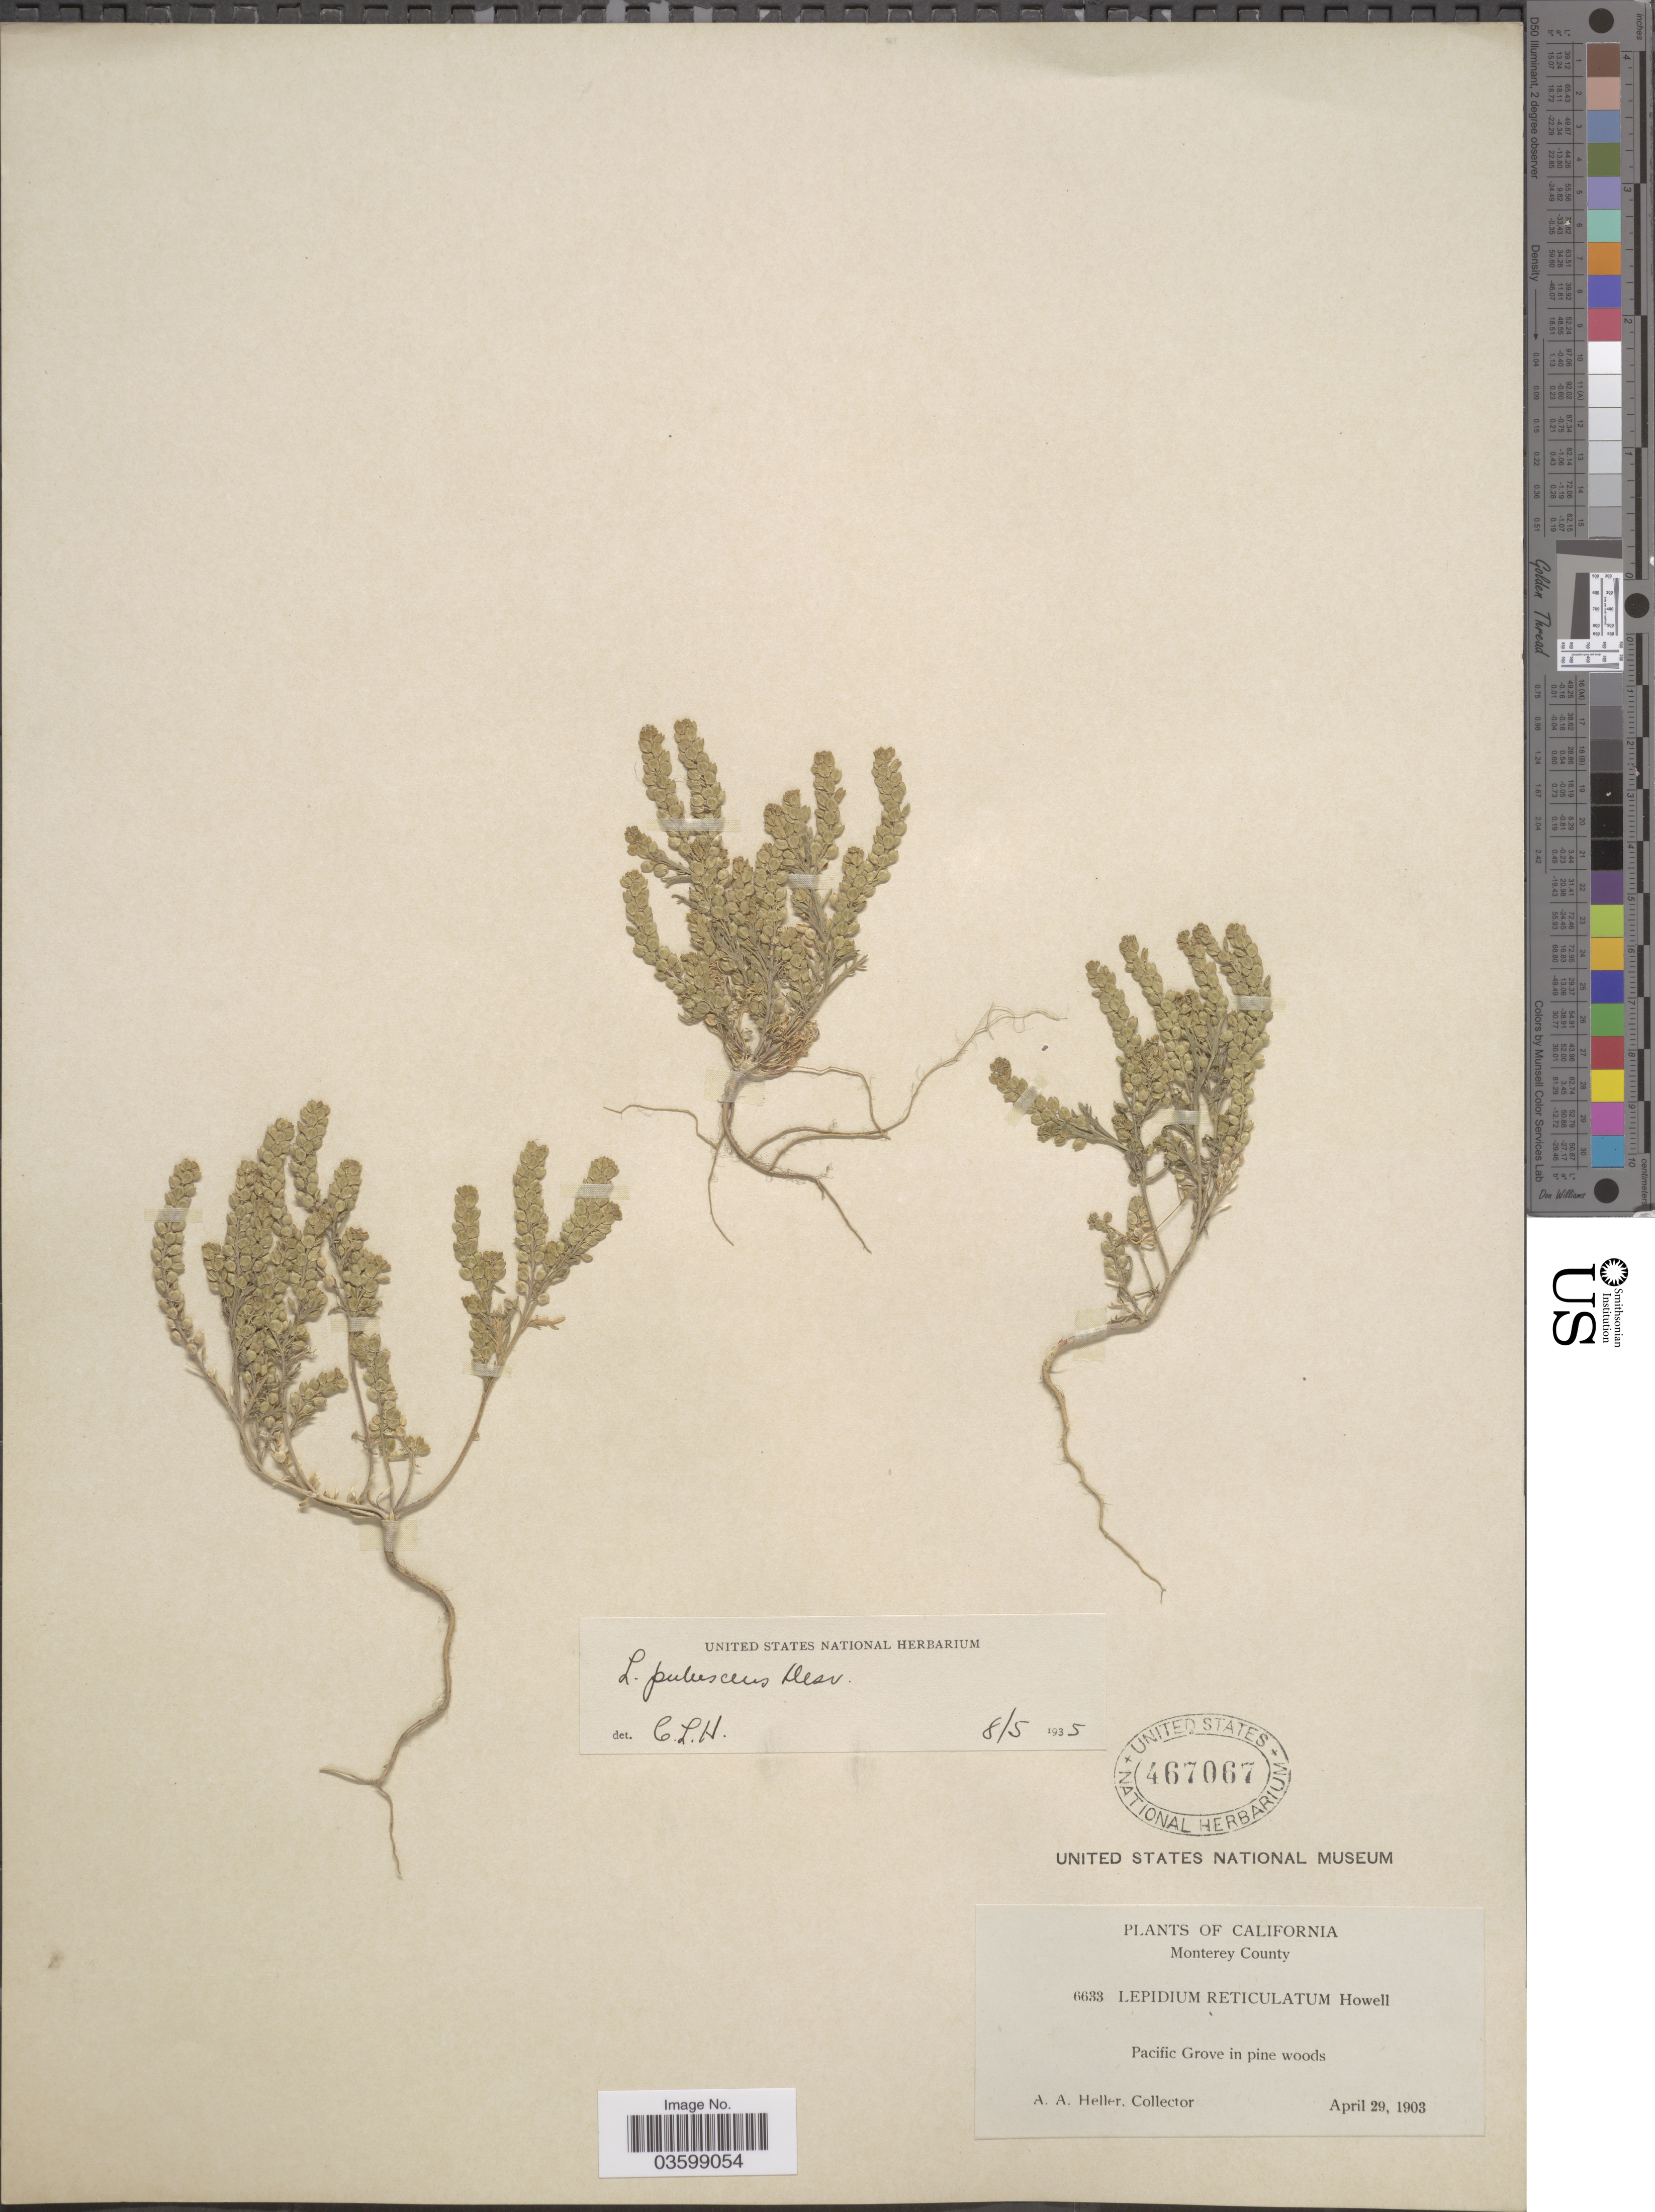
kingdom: Plantae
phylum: Tracheophyta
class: Magnoliopsida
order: Brassicales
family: Brassicaceae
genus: Lepidium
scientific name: Lepidium strictum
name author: (S. Watson) Rattan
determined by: Al-Shehbaz, I. A., (MO), Missouri Botanical Garden (UNITED STATES)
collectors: A. A. Heller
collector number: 6633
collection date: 1903-04-29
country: United States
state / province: California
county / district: Monterey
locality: Monterey County. Pacific Grove in pine woods.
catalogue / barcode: US 467067